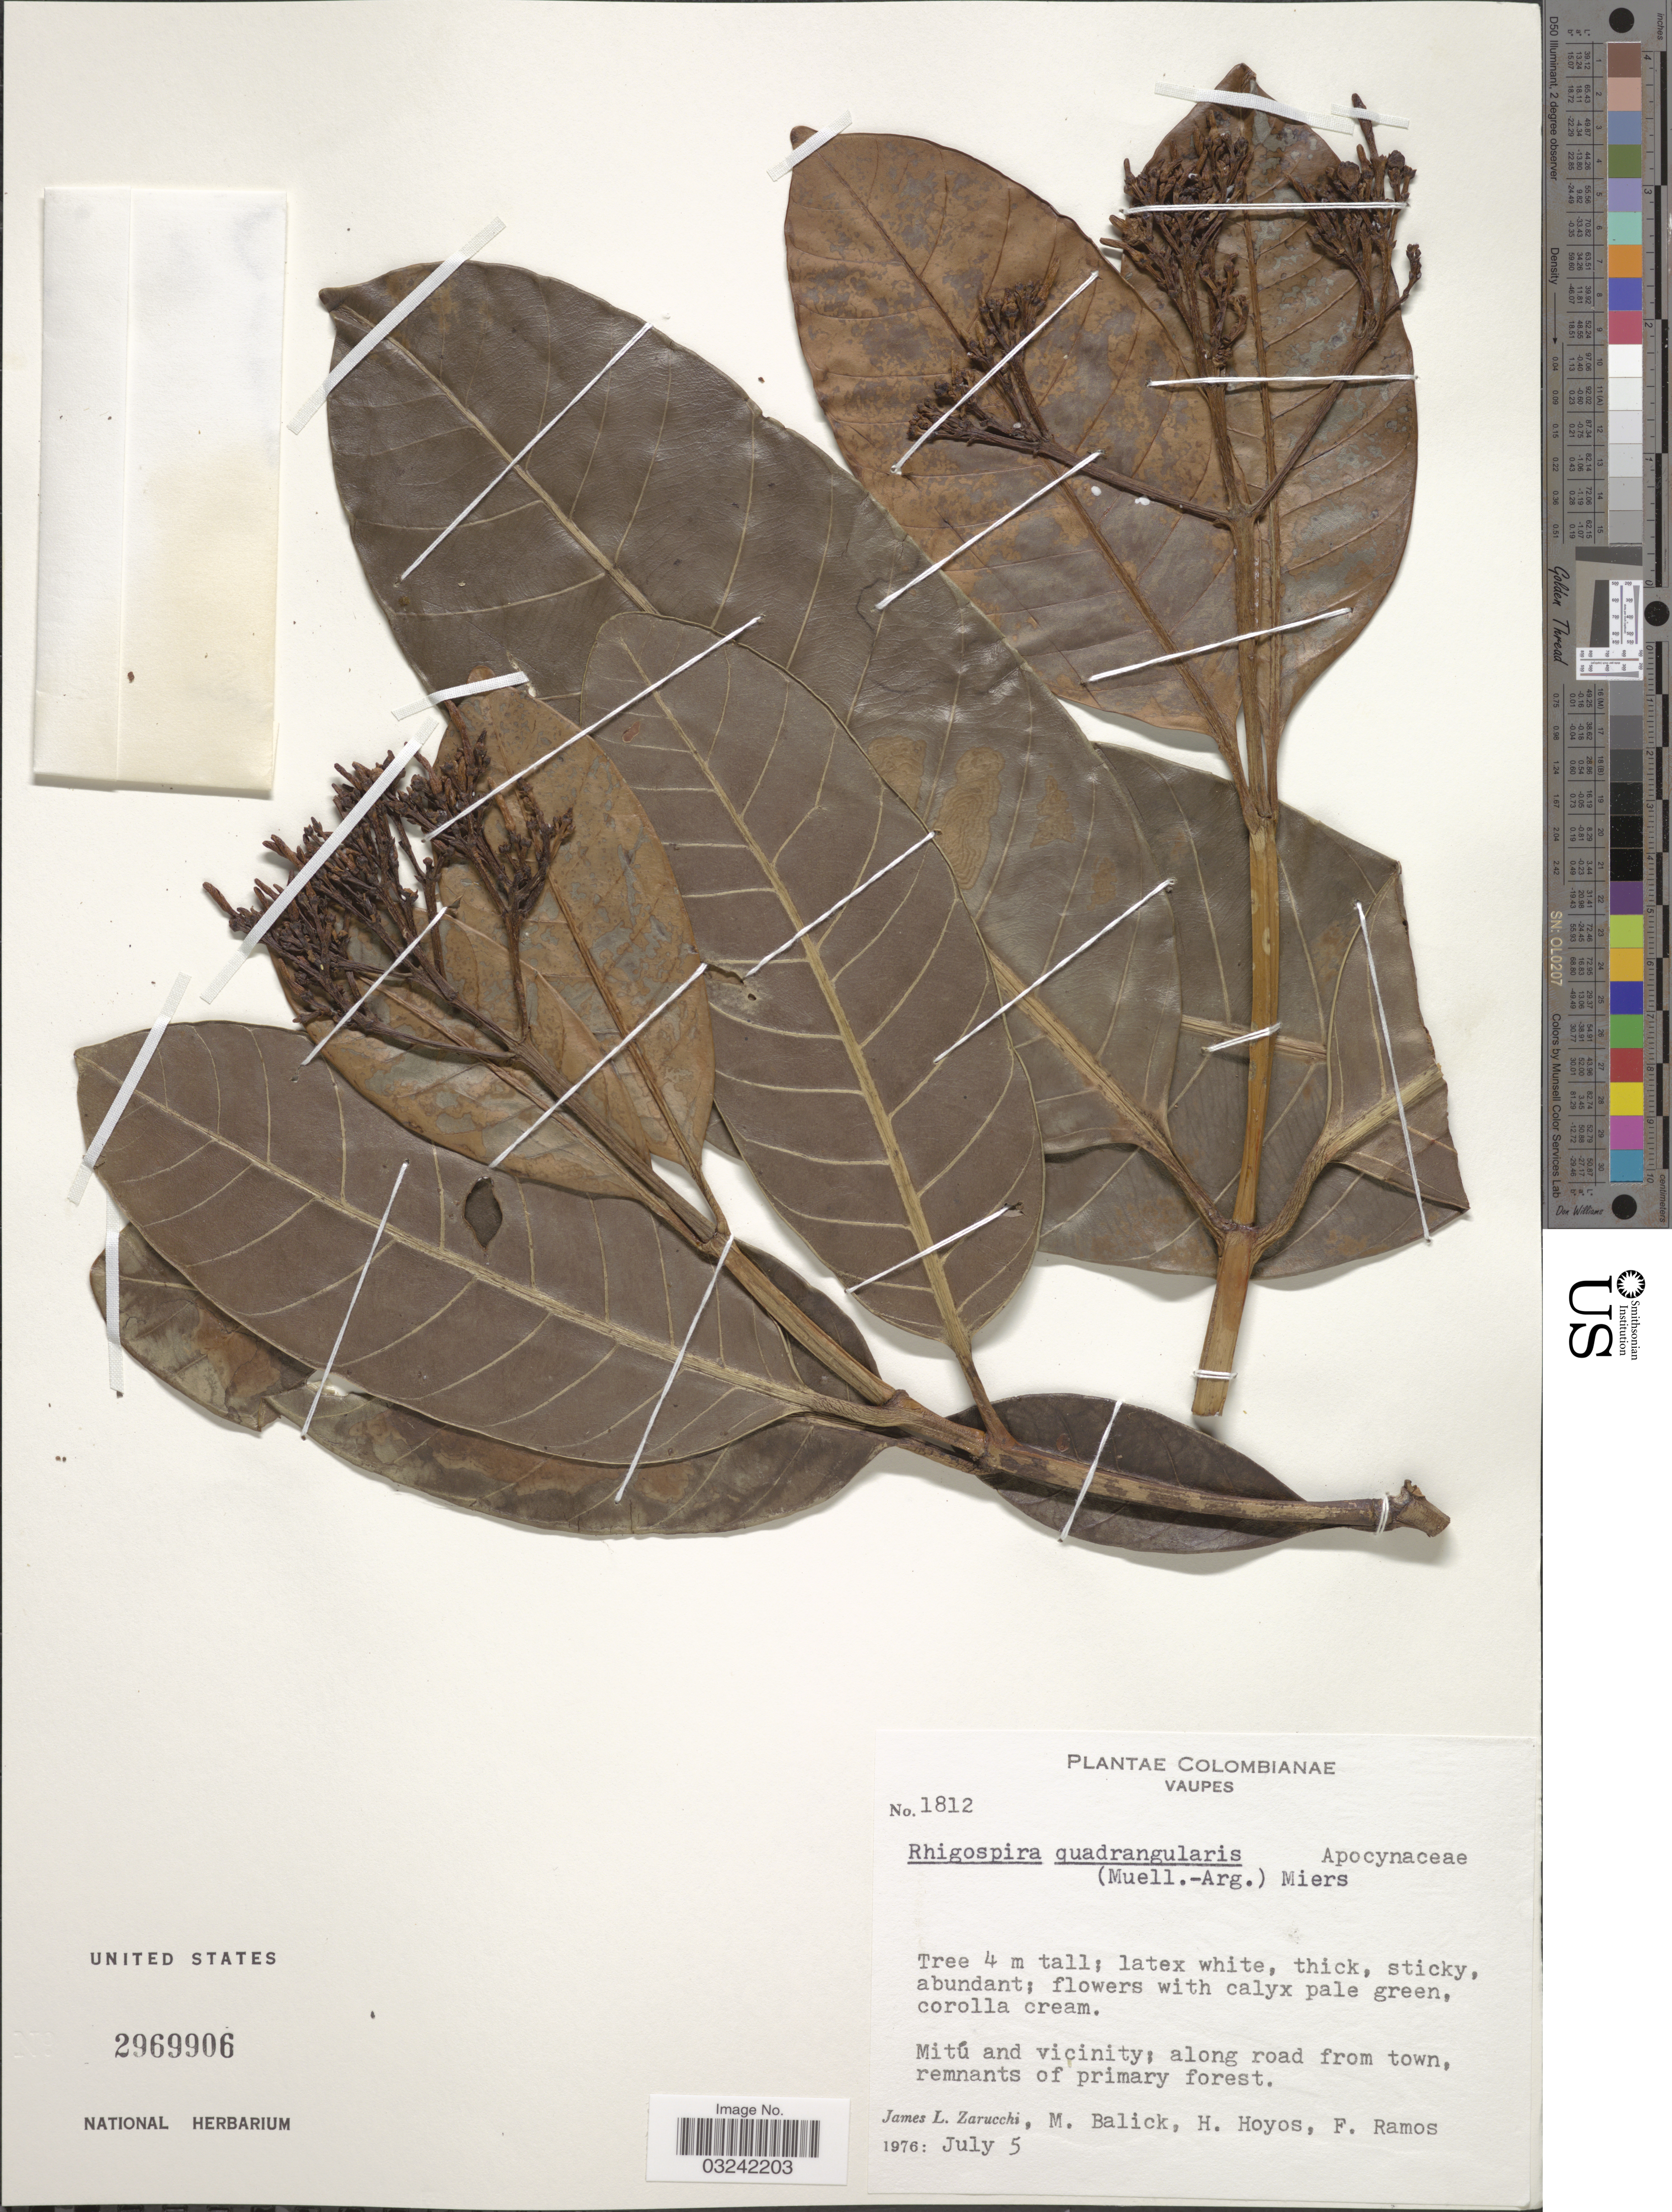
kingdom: Plantae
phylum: Tracheophyta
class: Magnoliopsida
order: Gentianales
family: Apocynaceae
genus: Rhigospira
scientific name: Rhigospira quadrangularis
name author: (Müll. Arg.) Miers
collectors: J. L. Zarucchi, M. Balick, H. Hoyos & F. Ramos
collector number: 1812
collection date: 1976-07-05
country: Colombia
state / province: Vaupés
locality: Mitú and vicinity; along road from town.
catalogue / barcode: US 2969906